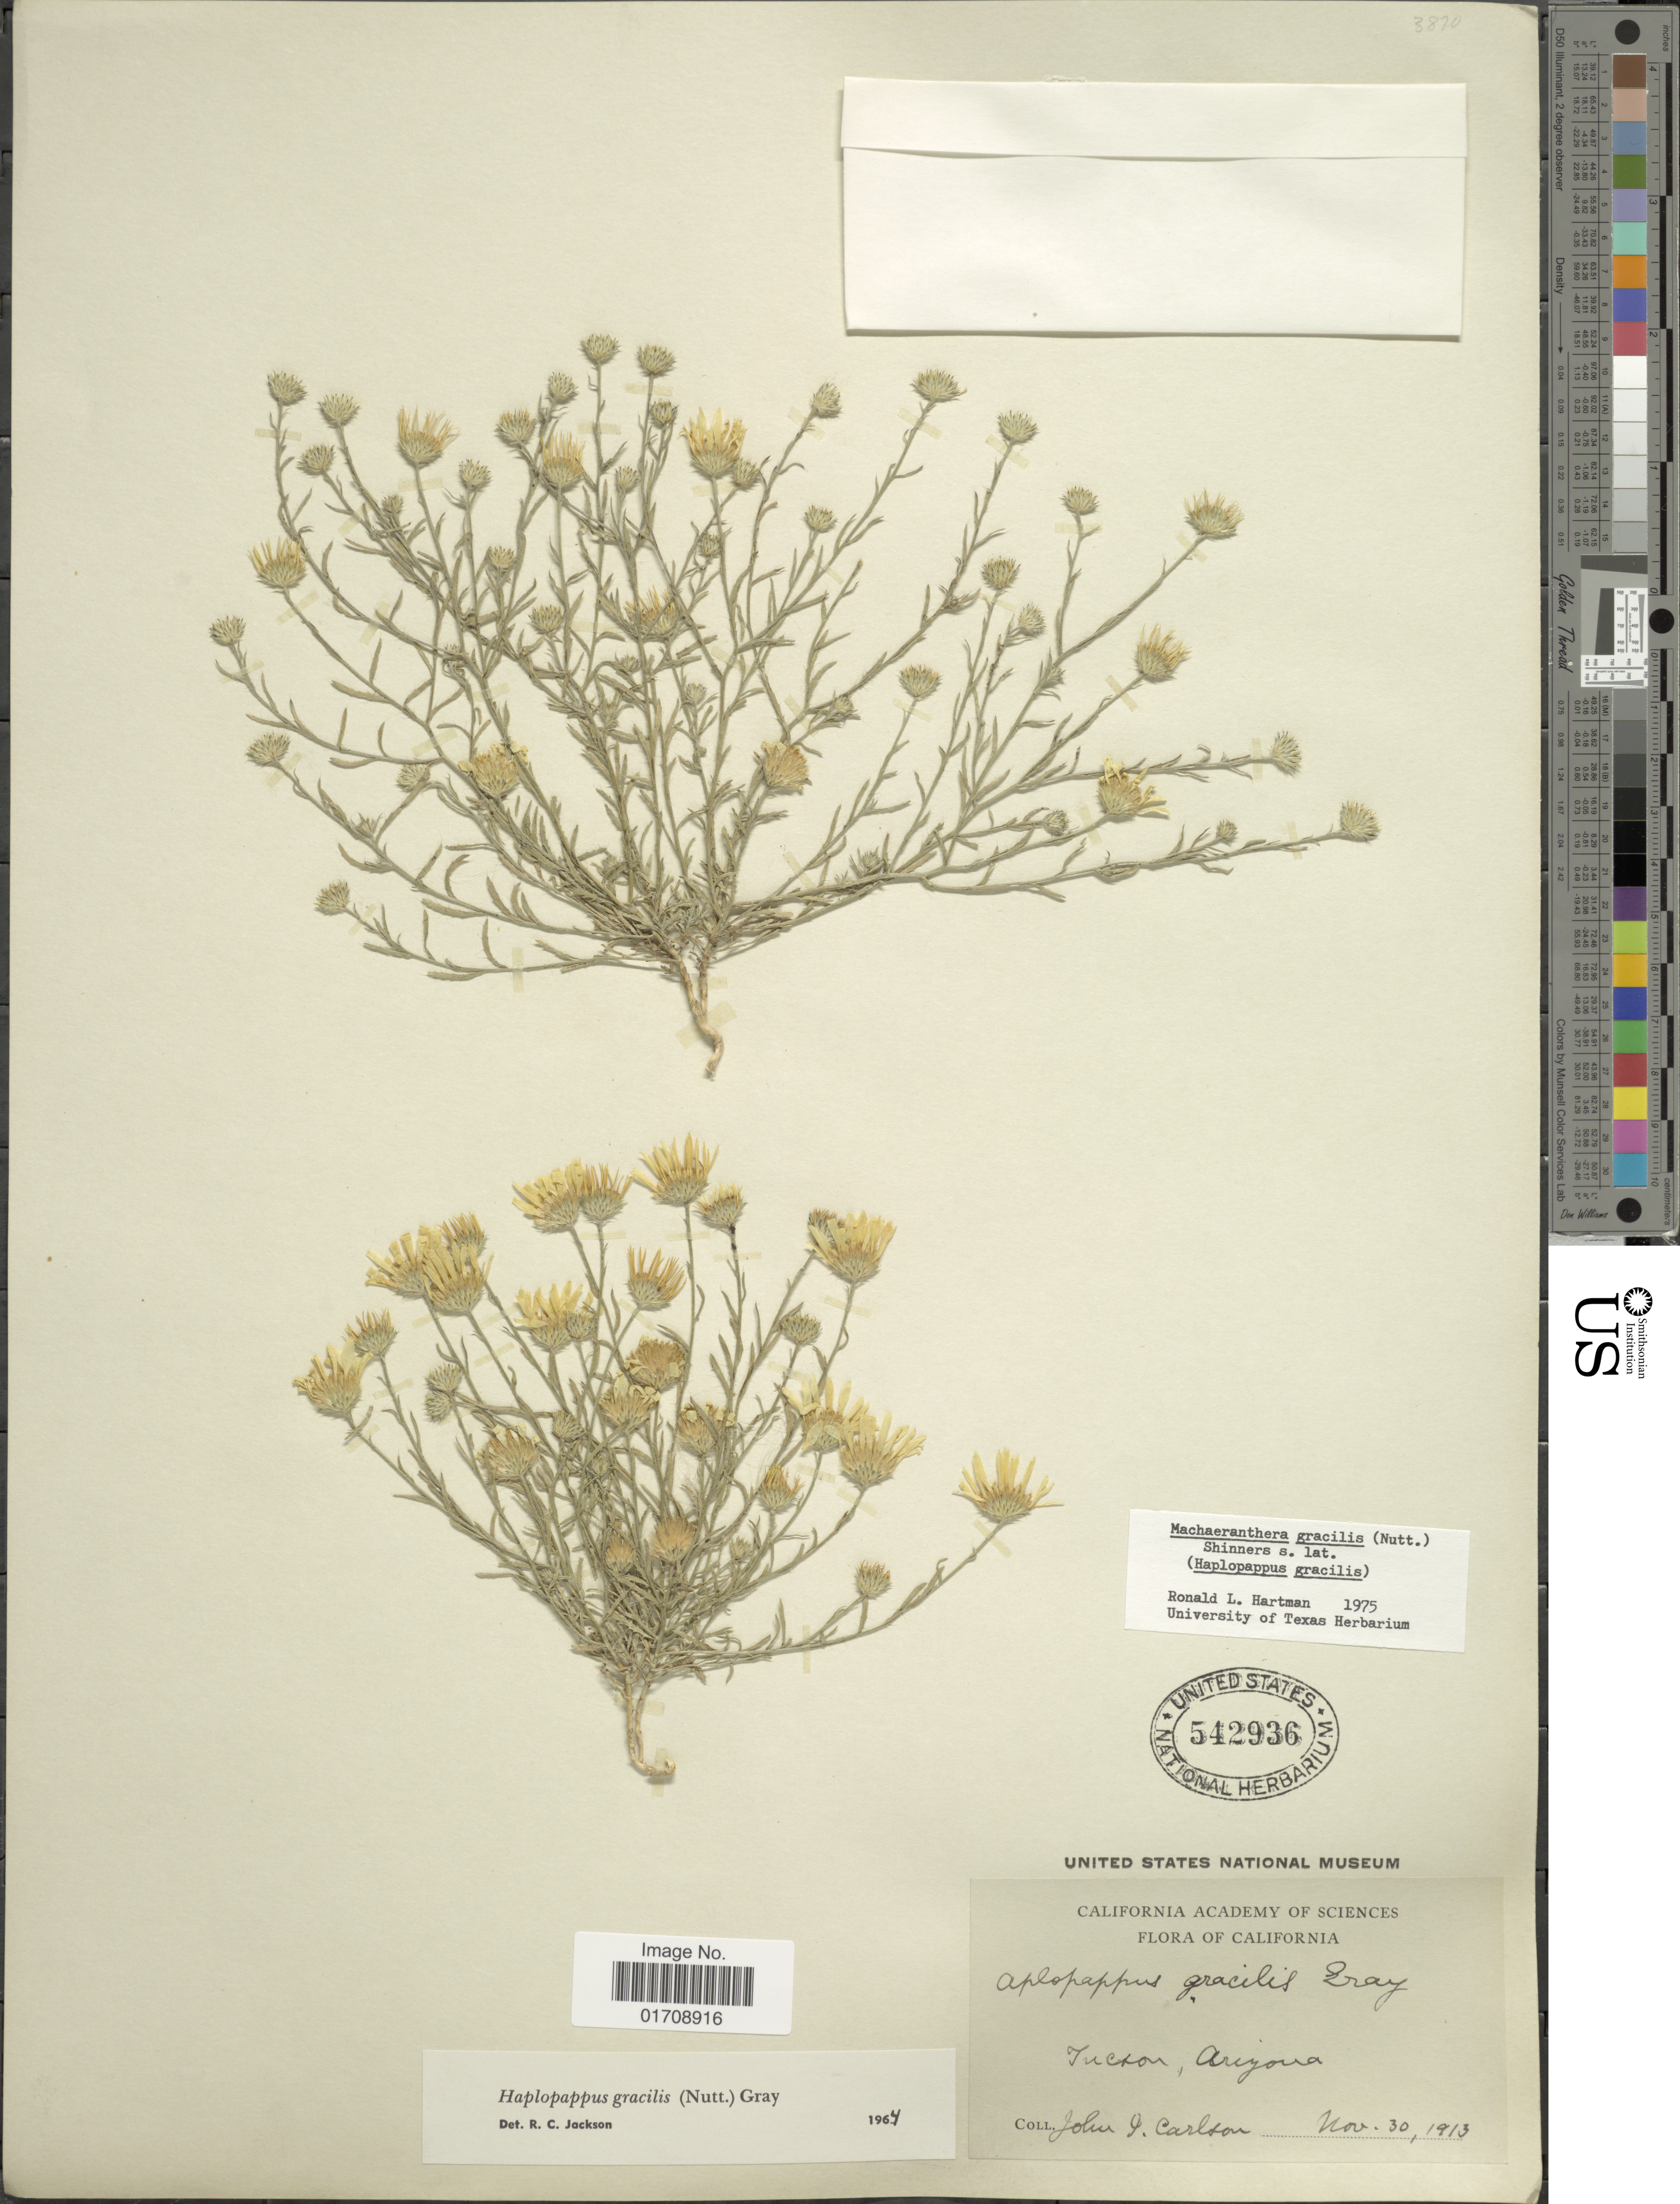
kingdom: Plantae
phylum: Tracheophyta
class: Magnoliopsida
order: Asterales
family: Asteraceae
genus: Machaeranthera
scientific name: Machaeranthera gracilis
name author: (Nutt.) Shinners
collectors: J. Carlson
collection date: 1913-11-30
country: United States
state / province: California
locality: Tucson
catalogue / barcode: US 542936